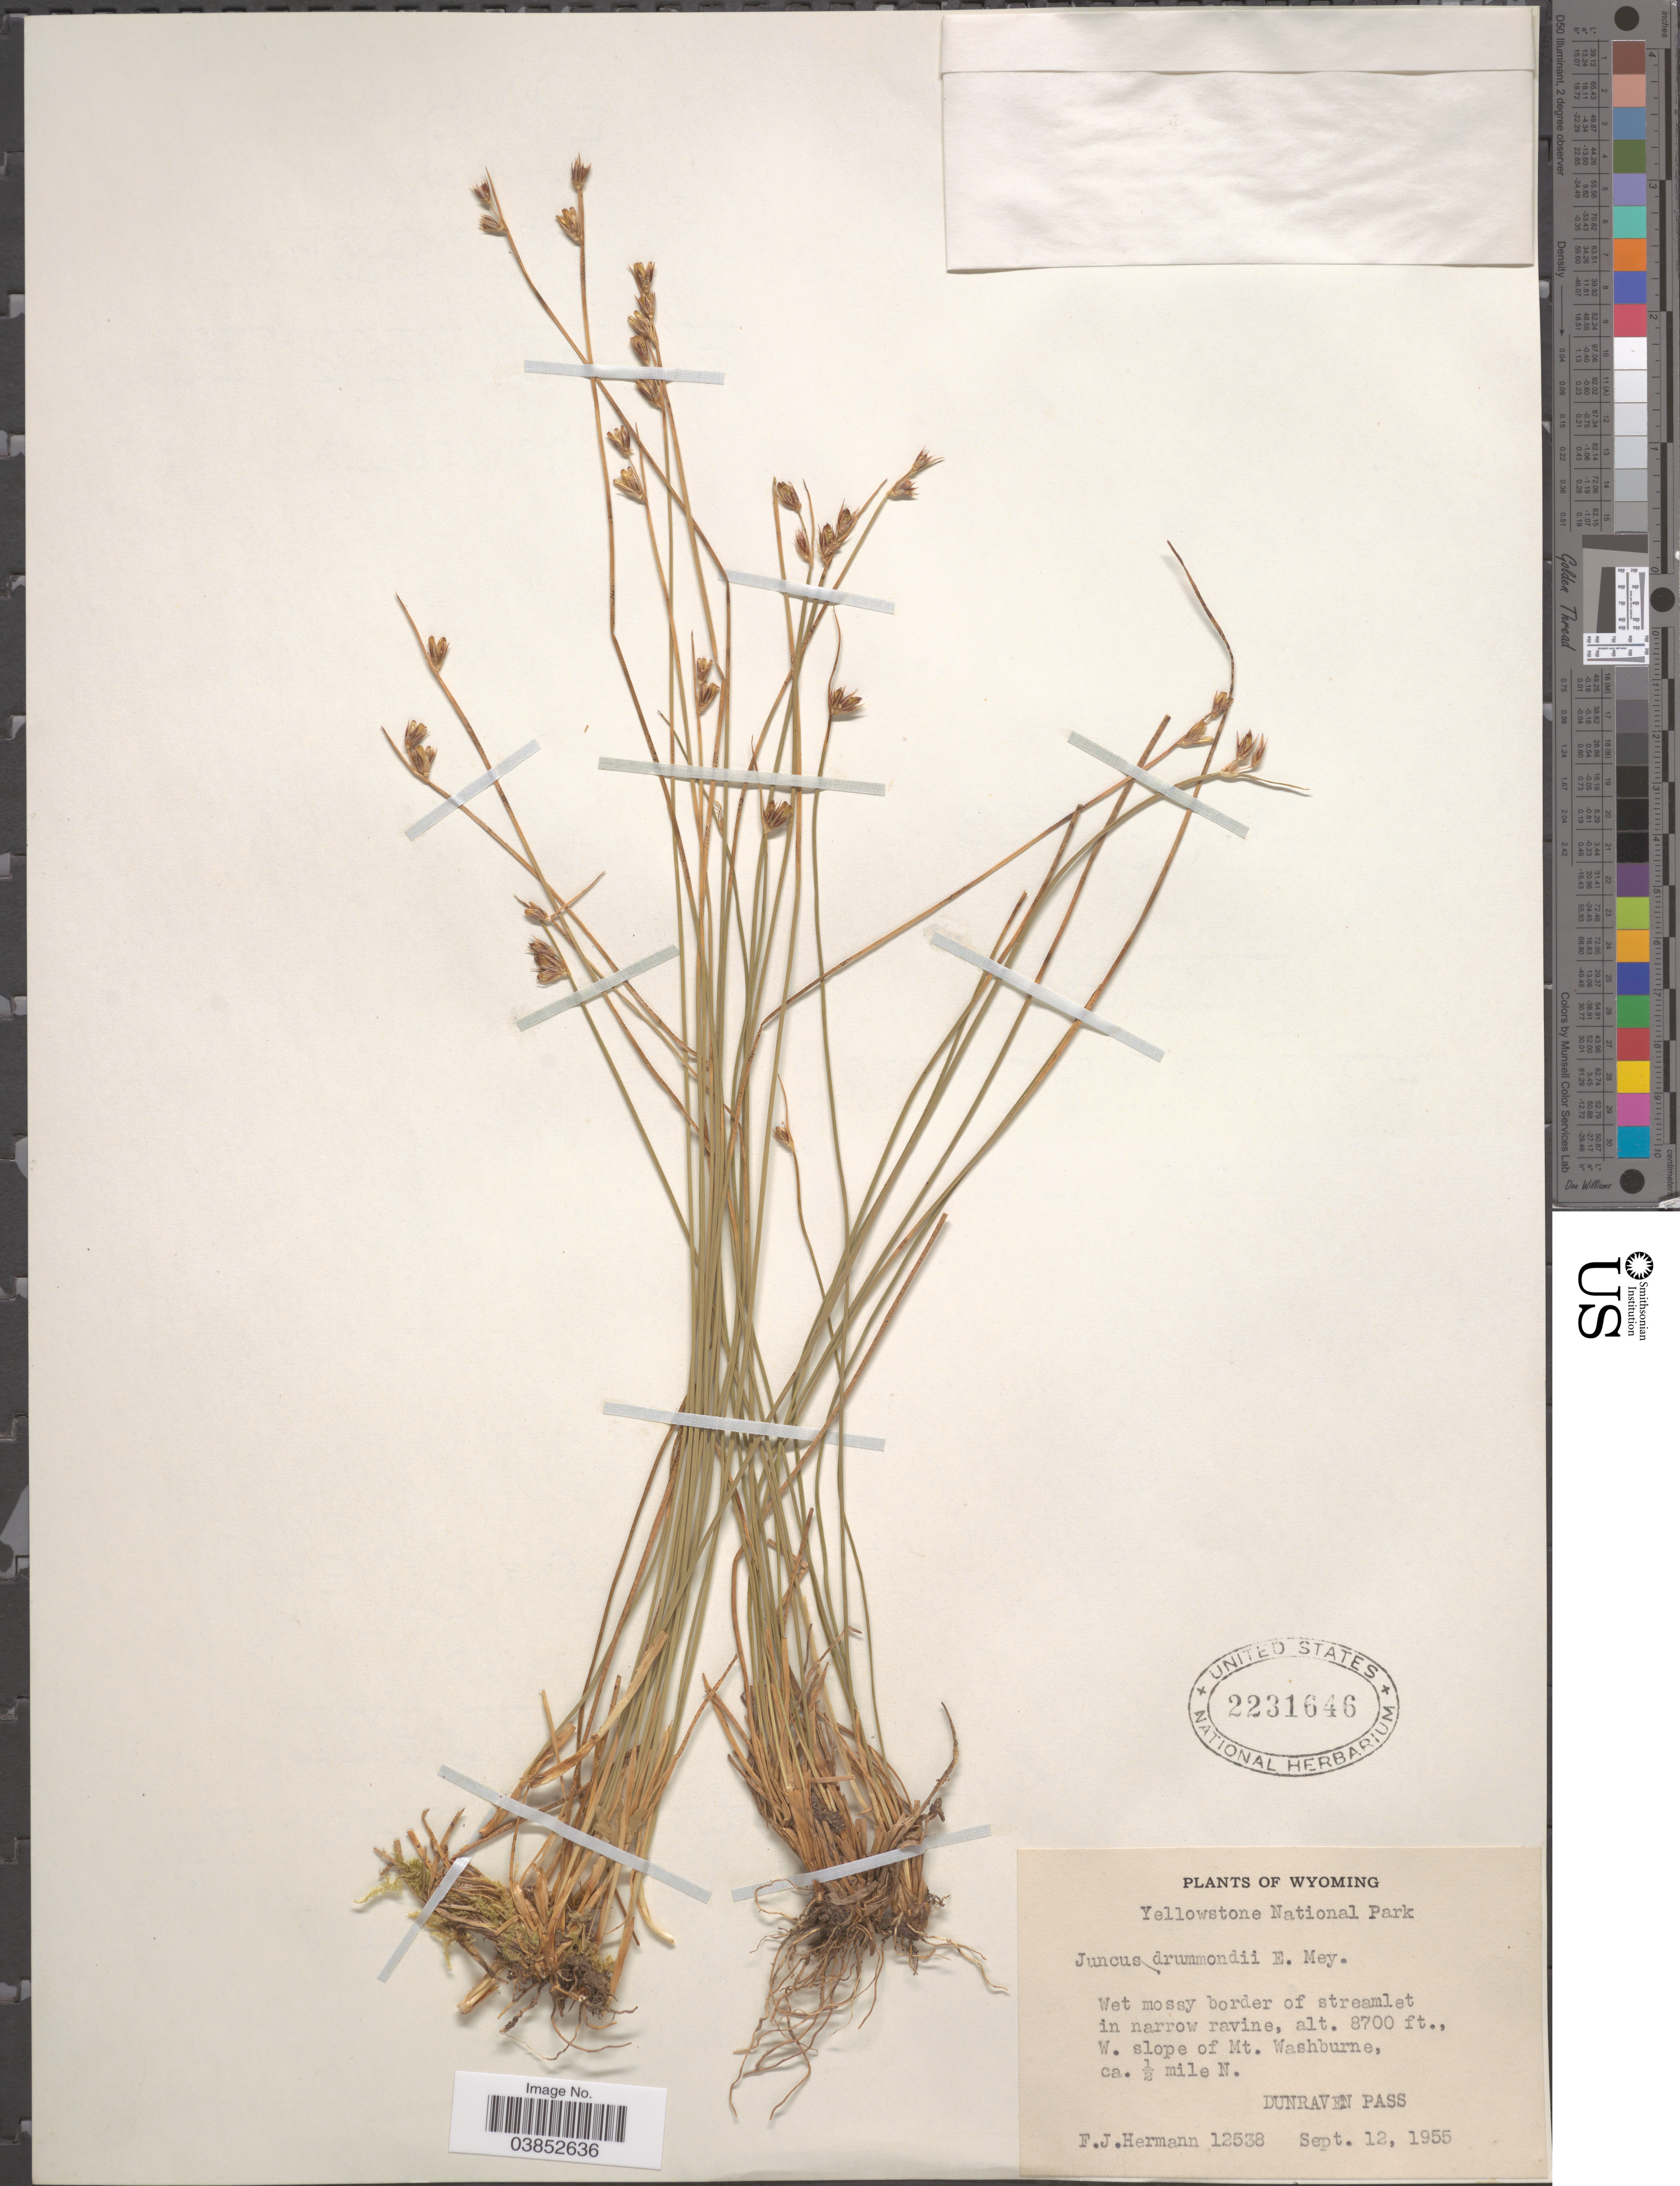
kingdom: Plantae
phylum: Tracheophyta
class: Liliopsida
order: Poales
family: Juncaceae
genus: Juncus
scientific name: Juncus drummondii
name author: E. Mey.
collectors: F. J. Hermann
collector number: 12538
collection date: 1955-09-12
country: United States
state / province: Wyoming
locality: Yellowstone National Park. W. slope of Mt. Washburne, ca. ½ mile N. Dunraven Pass.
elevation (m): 2652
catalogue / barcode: US 2231646